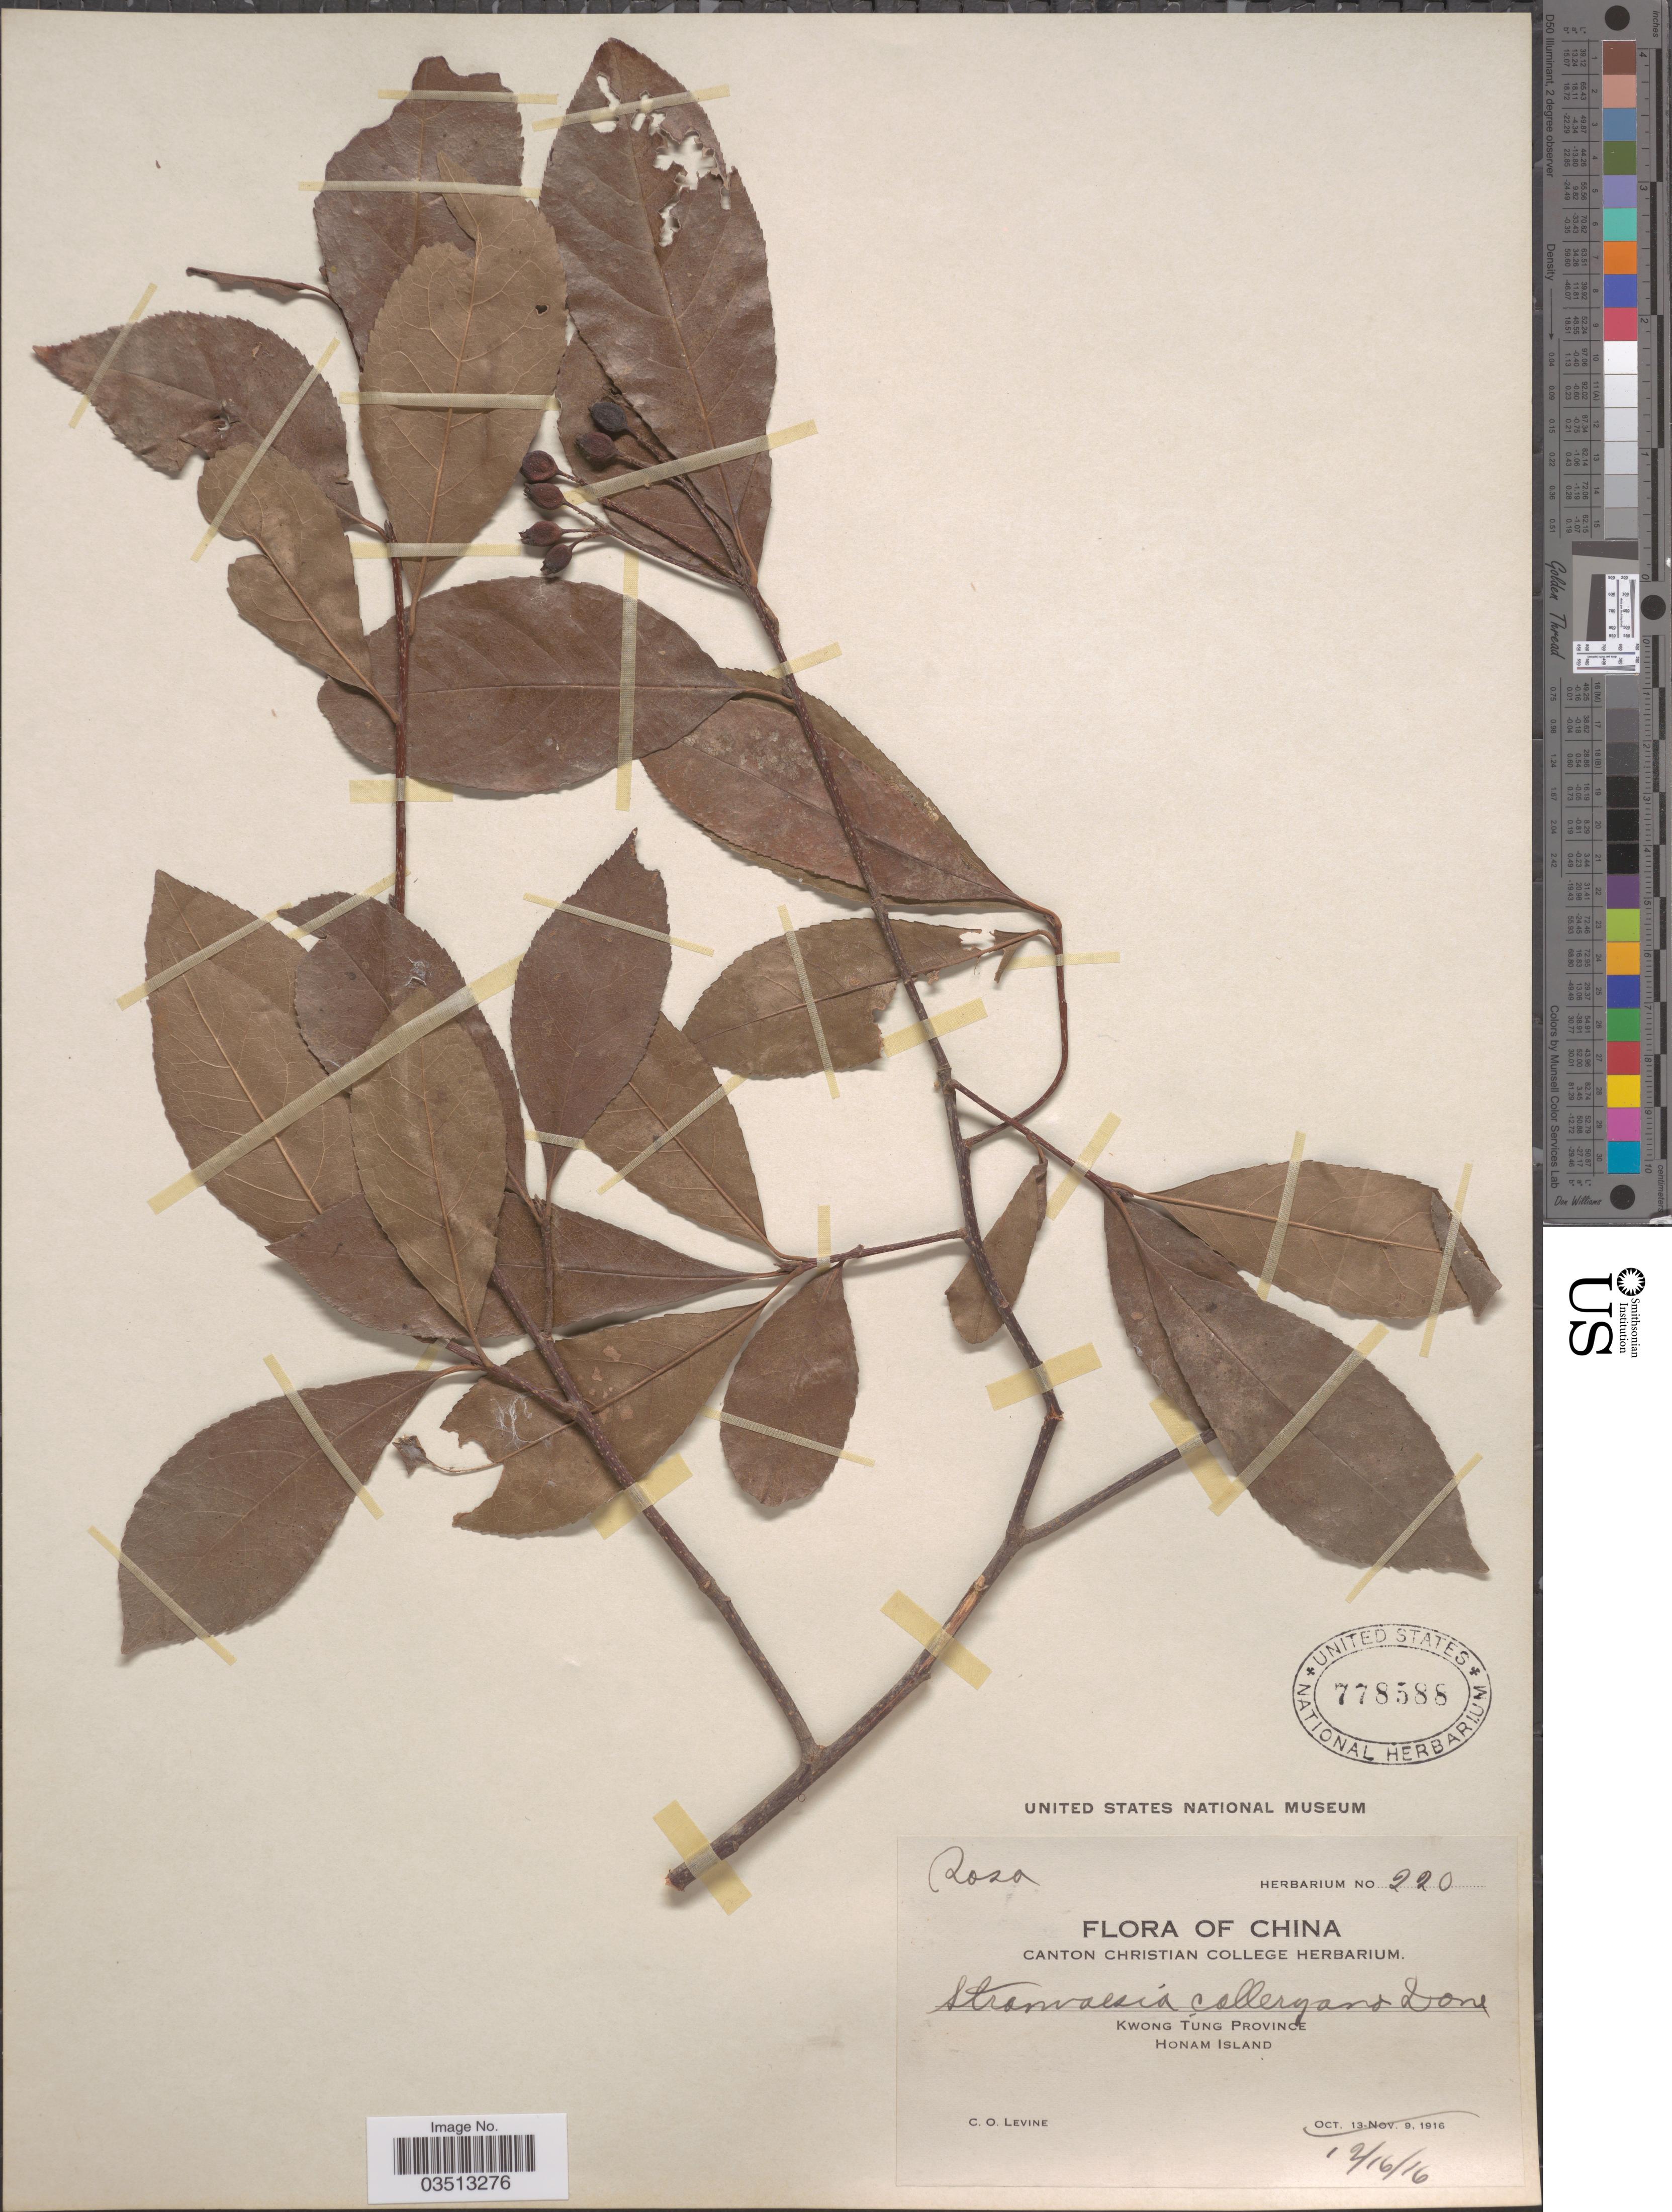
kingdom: Plantae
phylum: Tracheophyta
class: Magnoliopsida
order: Rosales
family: Rosaceae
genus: Stranvaesia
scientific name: Stranvaesia calleryana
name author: (Decne.) Decne.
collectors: C. O. Levine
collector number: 220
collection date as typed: Transcribed d/m/y: 16/12/16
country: China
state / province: Guangdong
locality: Kwong Tung Province. Honam Island.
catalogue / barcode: US 778588